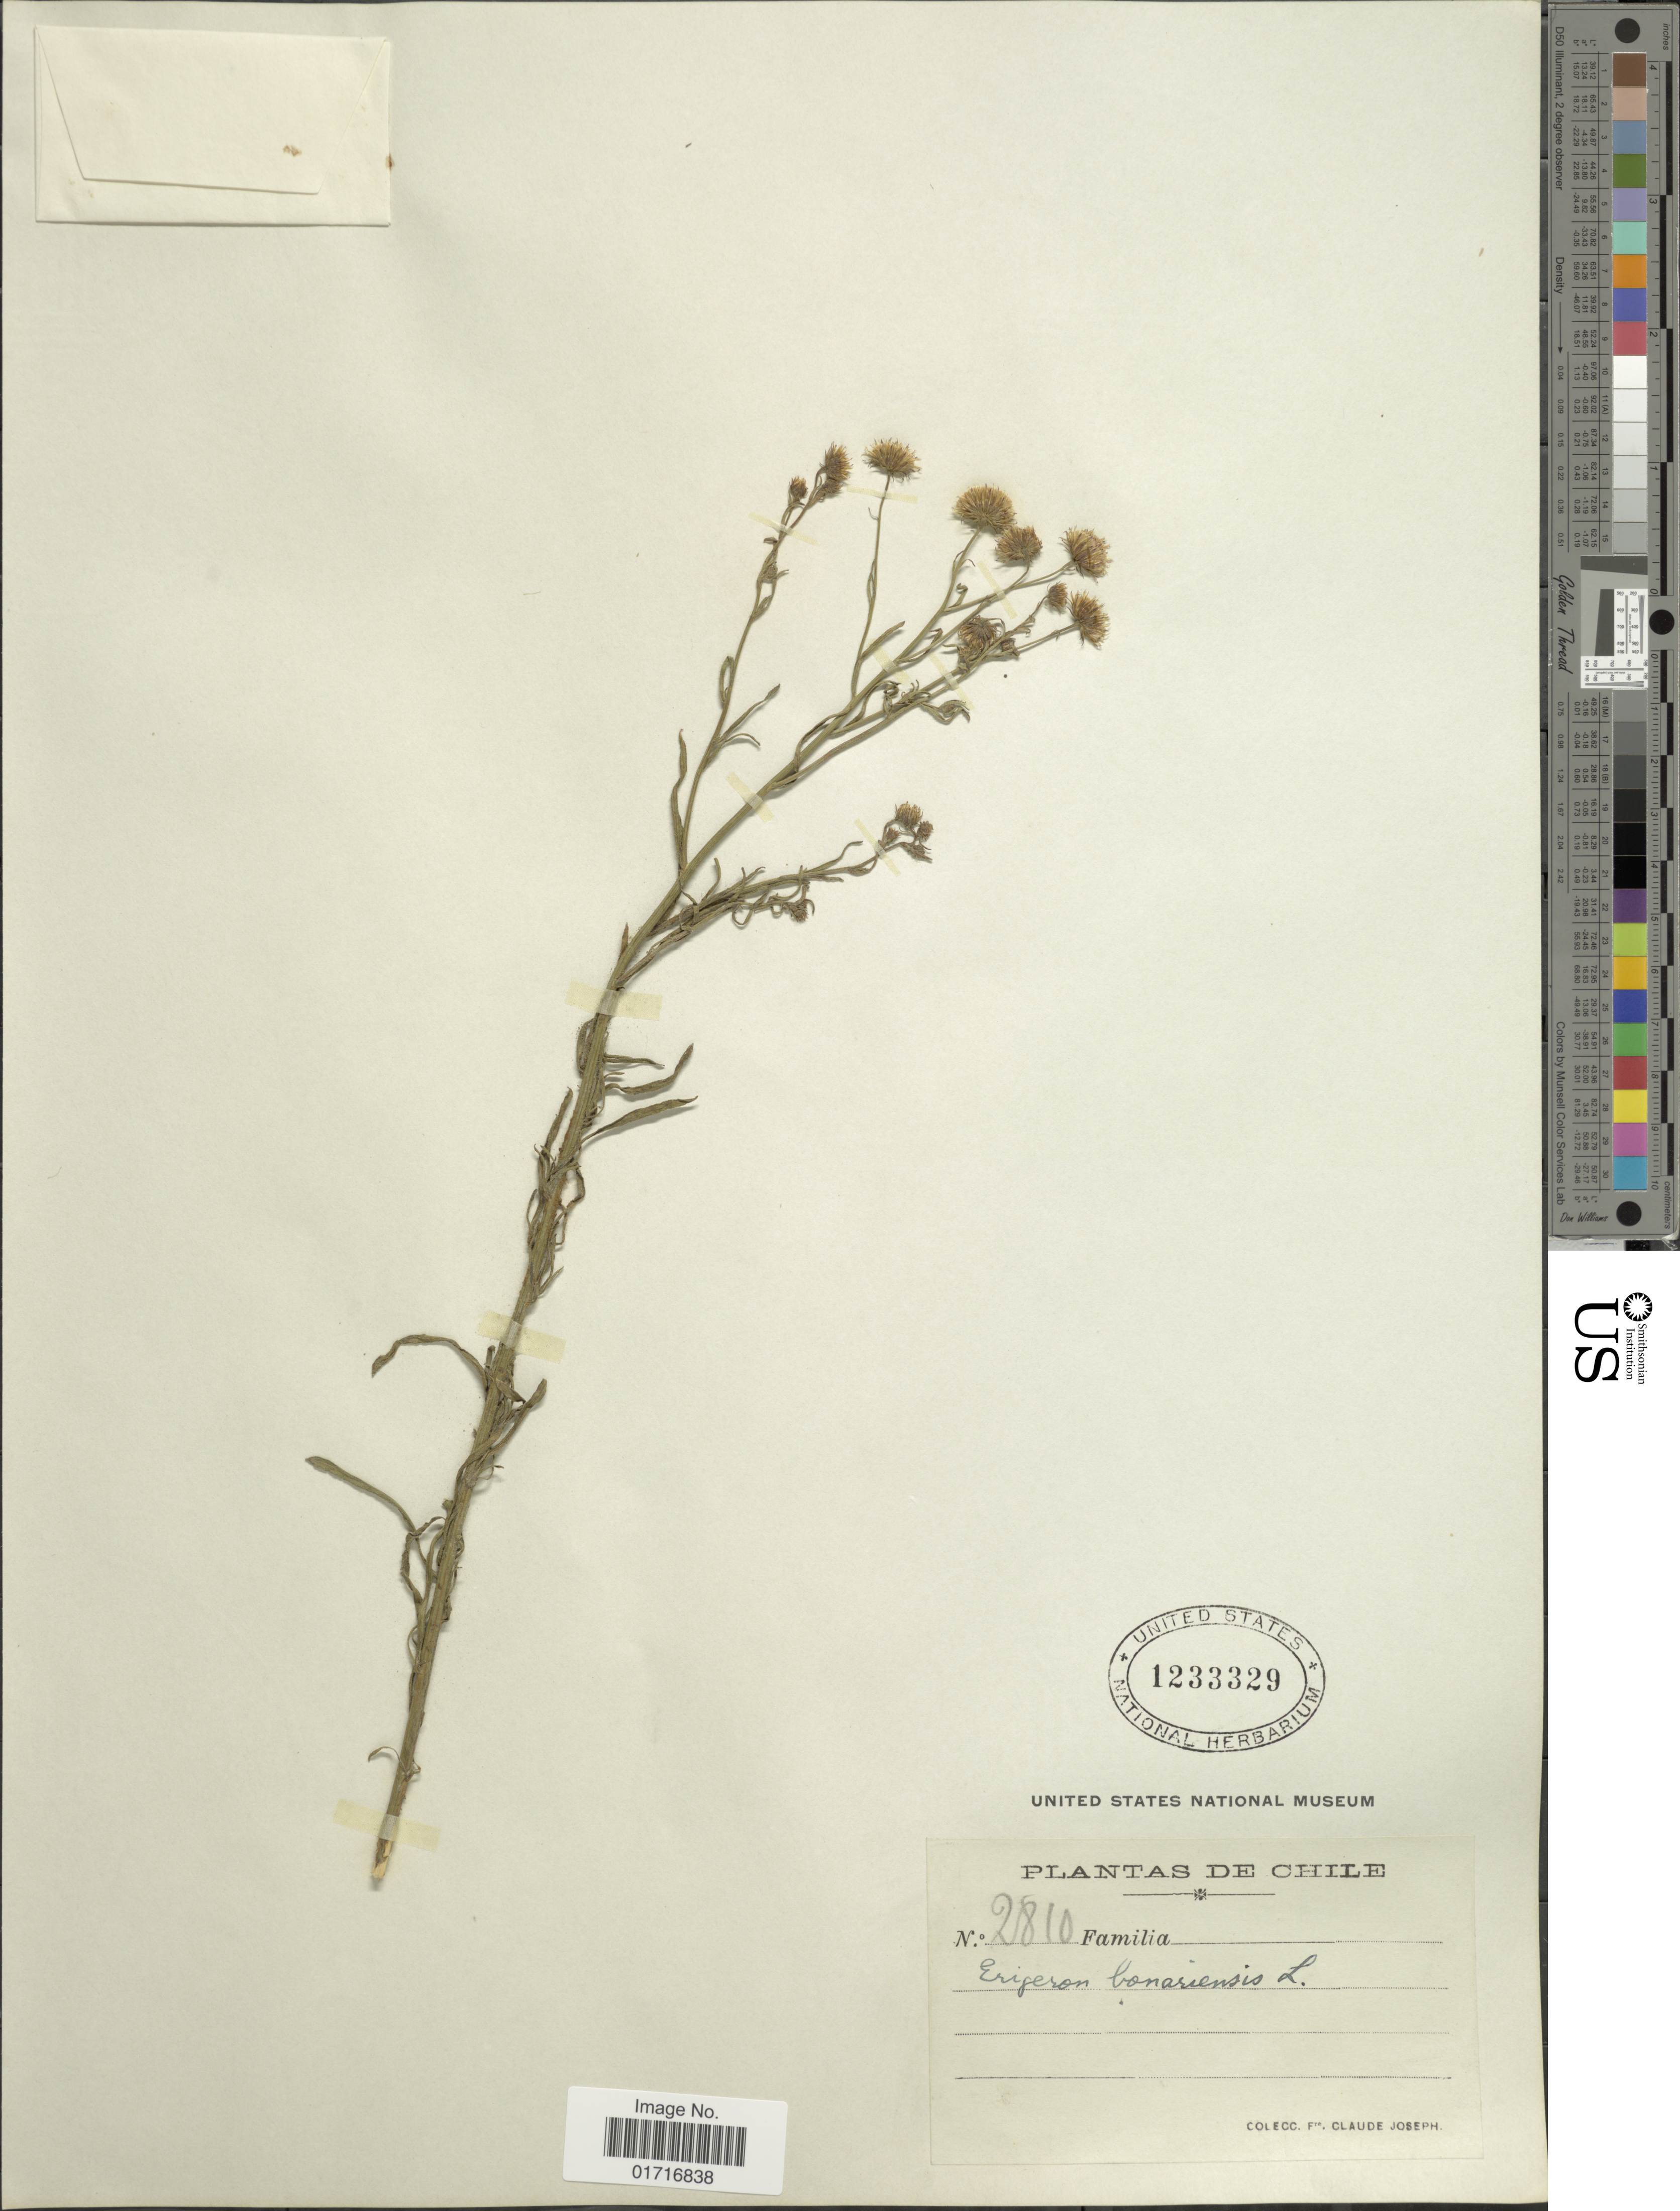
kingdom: Plantae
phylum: Tracheophyta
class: Magnoliopsida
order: Asterales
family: Asteraceae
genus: Conyza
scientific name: Conyza bonariensis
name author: (L.) Cronq.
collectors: Bro. Claude-Joseph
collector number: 2810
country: Chile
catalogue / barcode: US 1233329